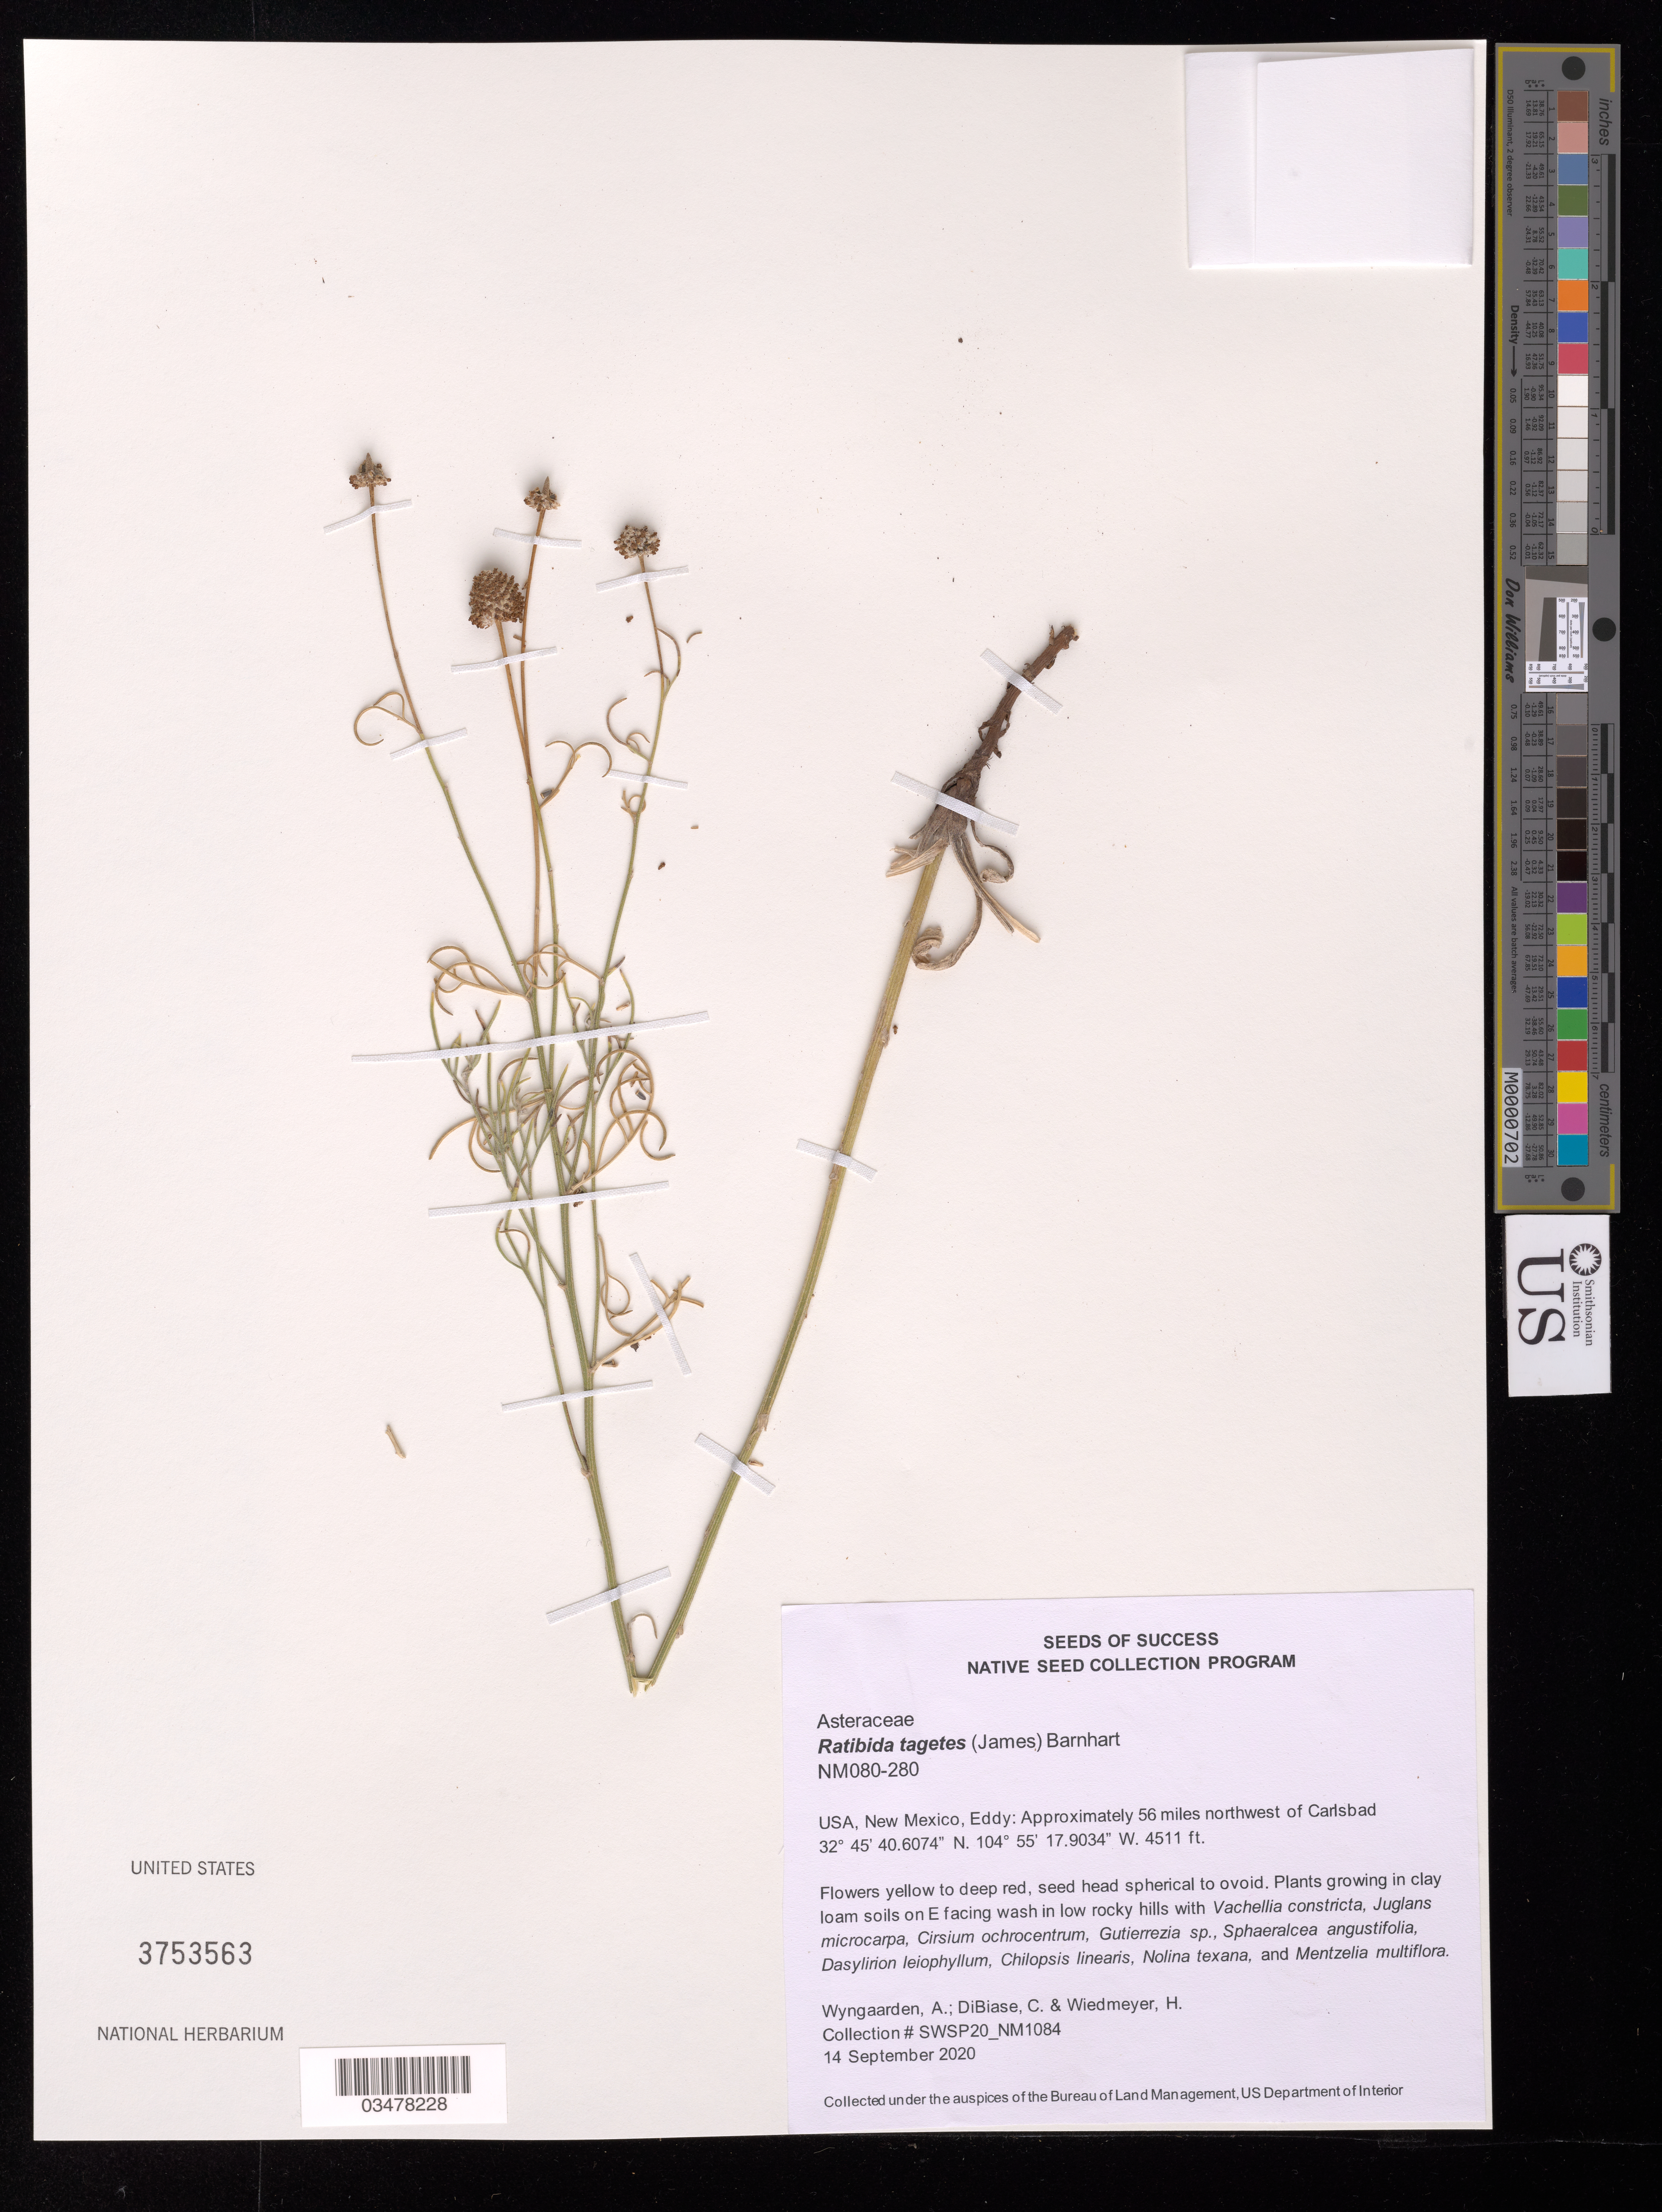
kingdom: Plantae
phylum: Tracheophyta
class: Magnoliopsida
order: Asterales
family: Asteraceae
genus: Ratibida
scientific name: Ratibida tagetes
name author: (James) Barnhart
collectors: A. Wyngaarden, C. DiBiase & H. Wiedmeyer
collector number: NM080-280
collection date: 2020-09-14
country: United States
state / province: New Mexico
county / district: Eddy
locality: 56 mi. NW of Carlsbad.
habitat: Clay loam soils. Wash in low rocky hills. With Vachellia constricta, Nolina texana, Chilopsis linearis, etc.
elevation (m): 1375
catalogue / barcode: US 3753563